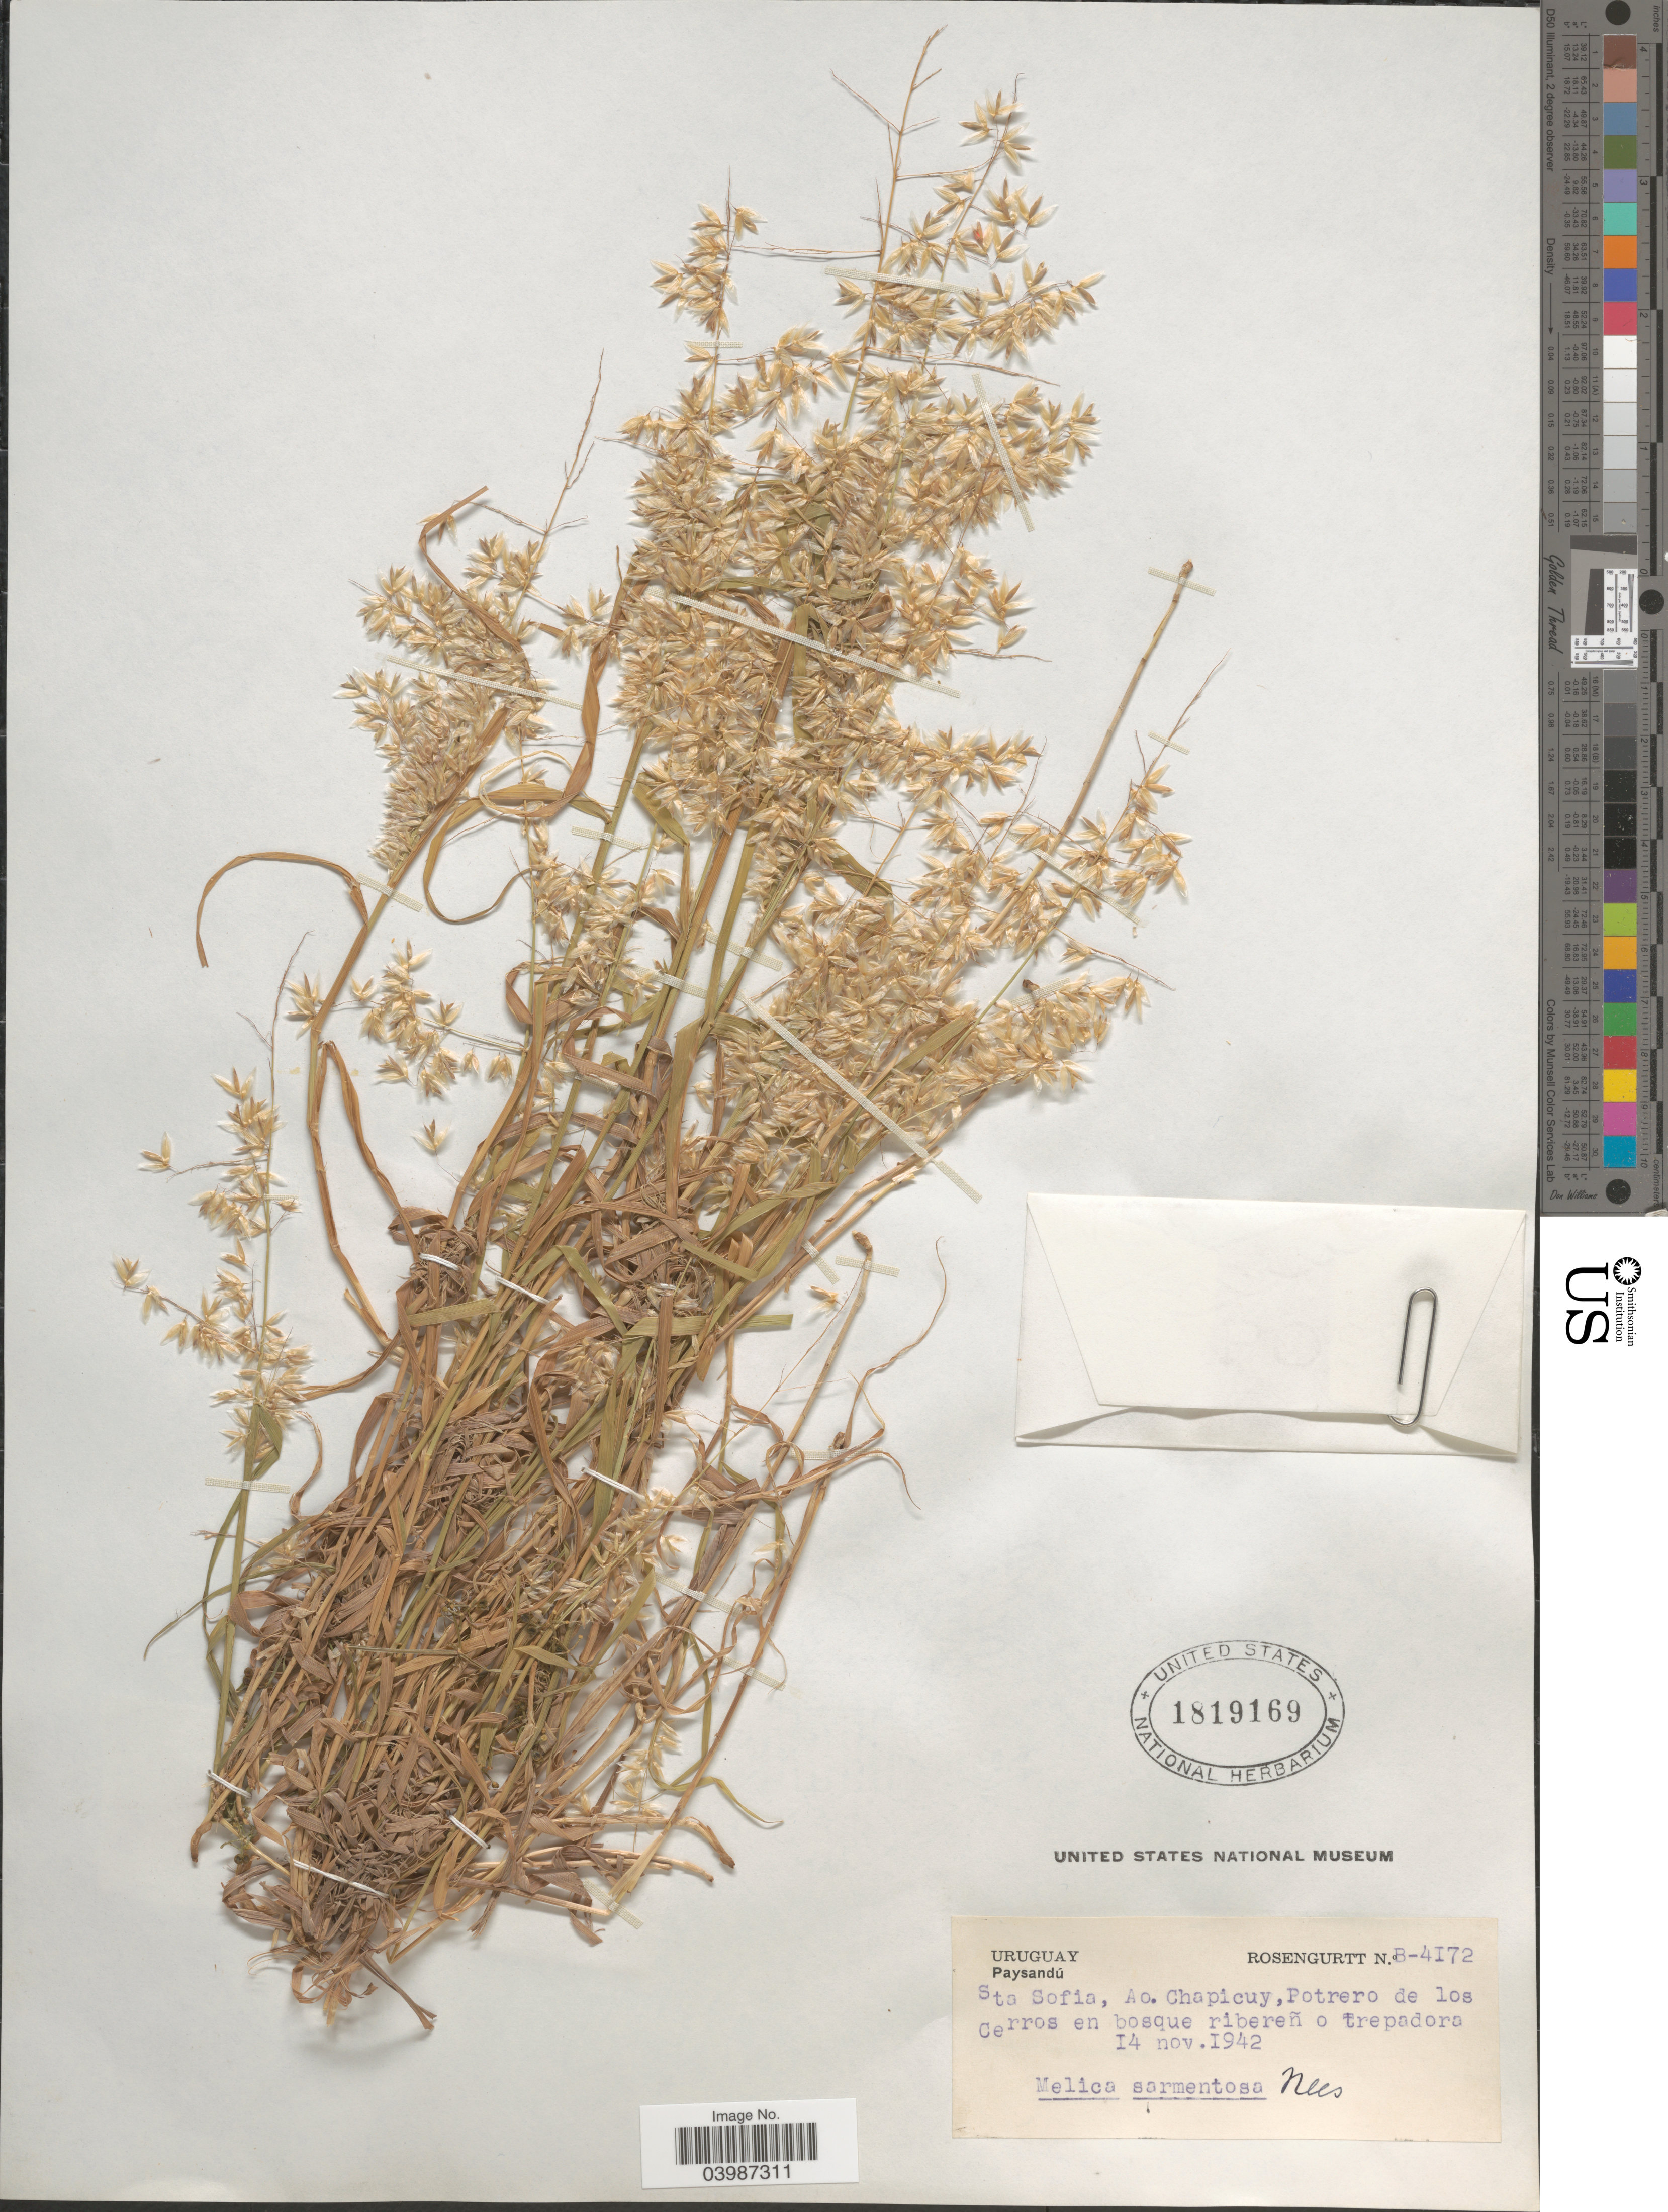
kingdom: Plantae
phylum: Tracheophyta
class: Liliopsida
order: Poales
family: Poaceae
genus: Melica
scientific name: Melica sarmentosa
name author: Nees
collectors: Rosengurtt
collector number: B-4172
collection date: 1942-11-14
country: Uruguay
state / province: Paysandu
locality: Sta Sofia, Ao. Chapicuy, Potrero de los Cerros en bosque ribereño trepadora.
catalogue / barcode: US 1819169